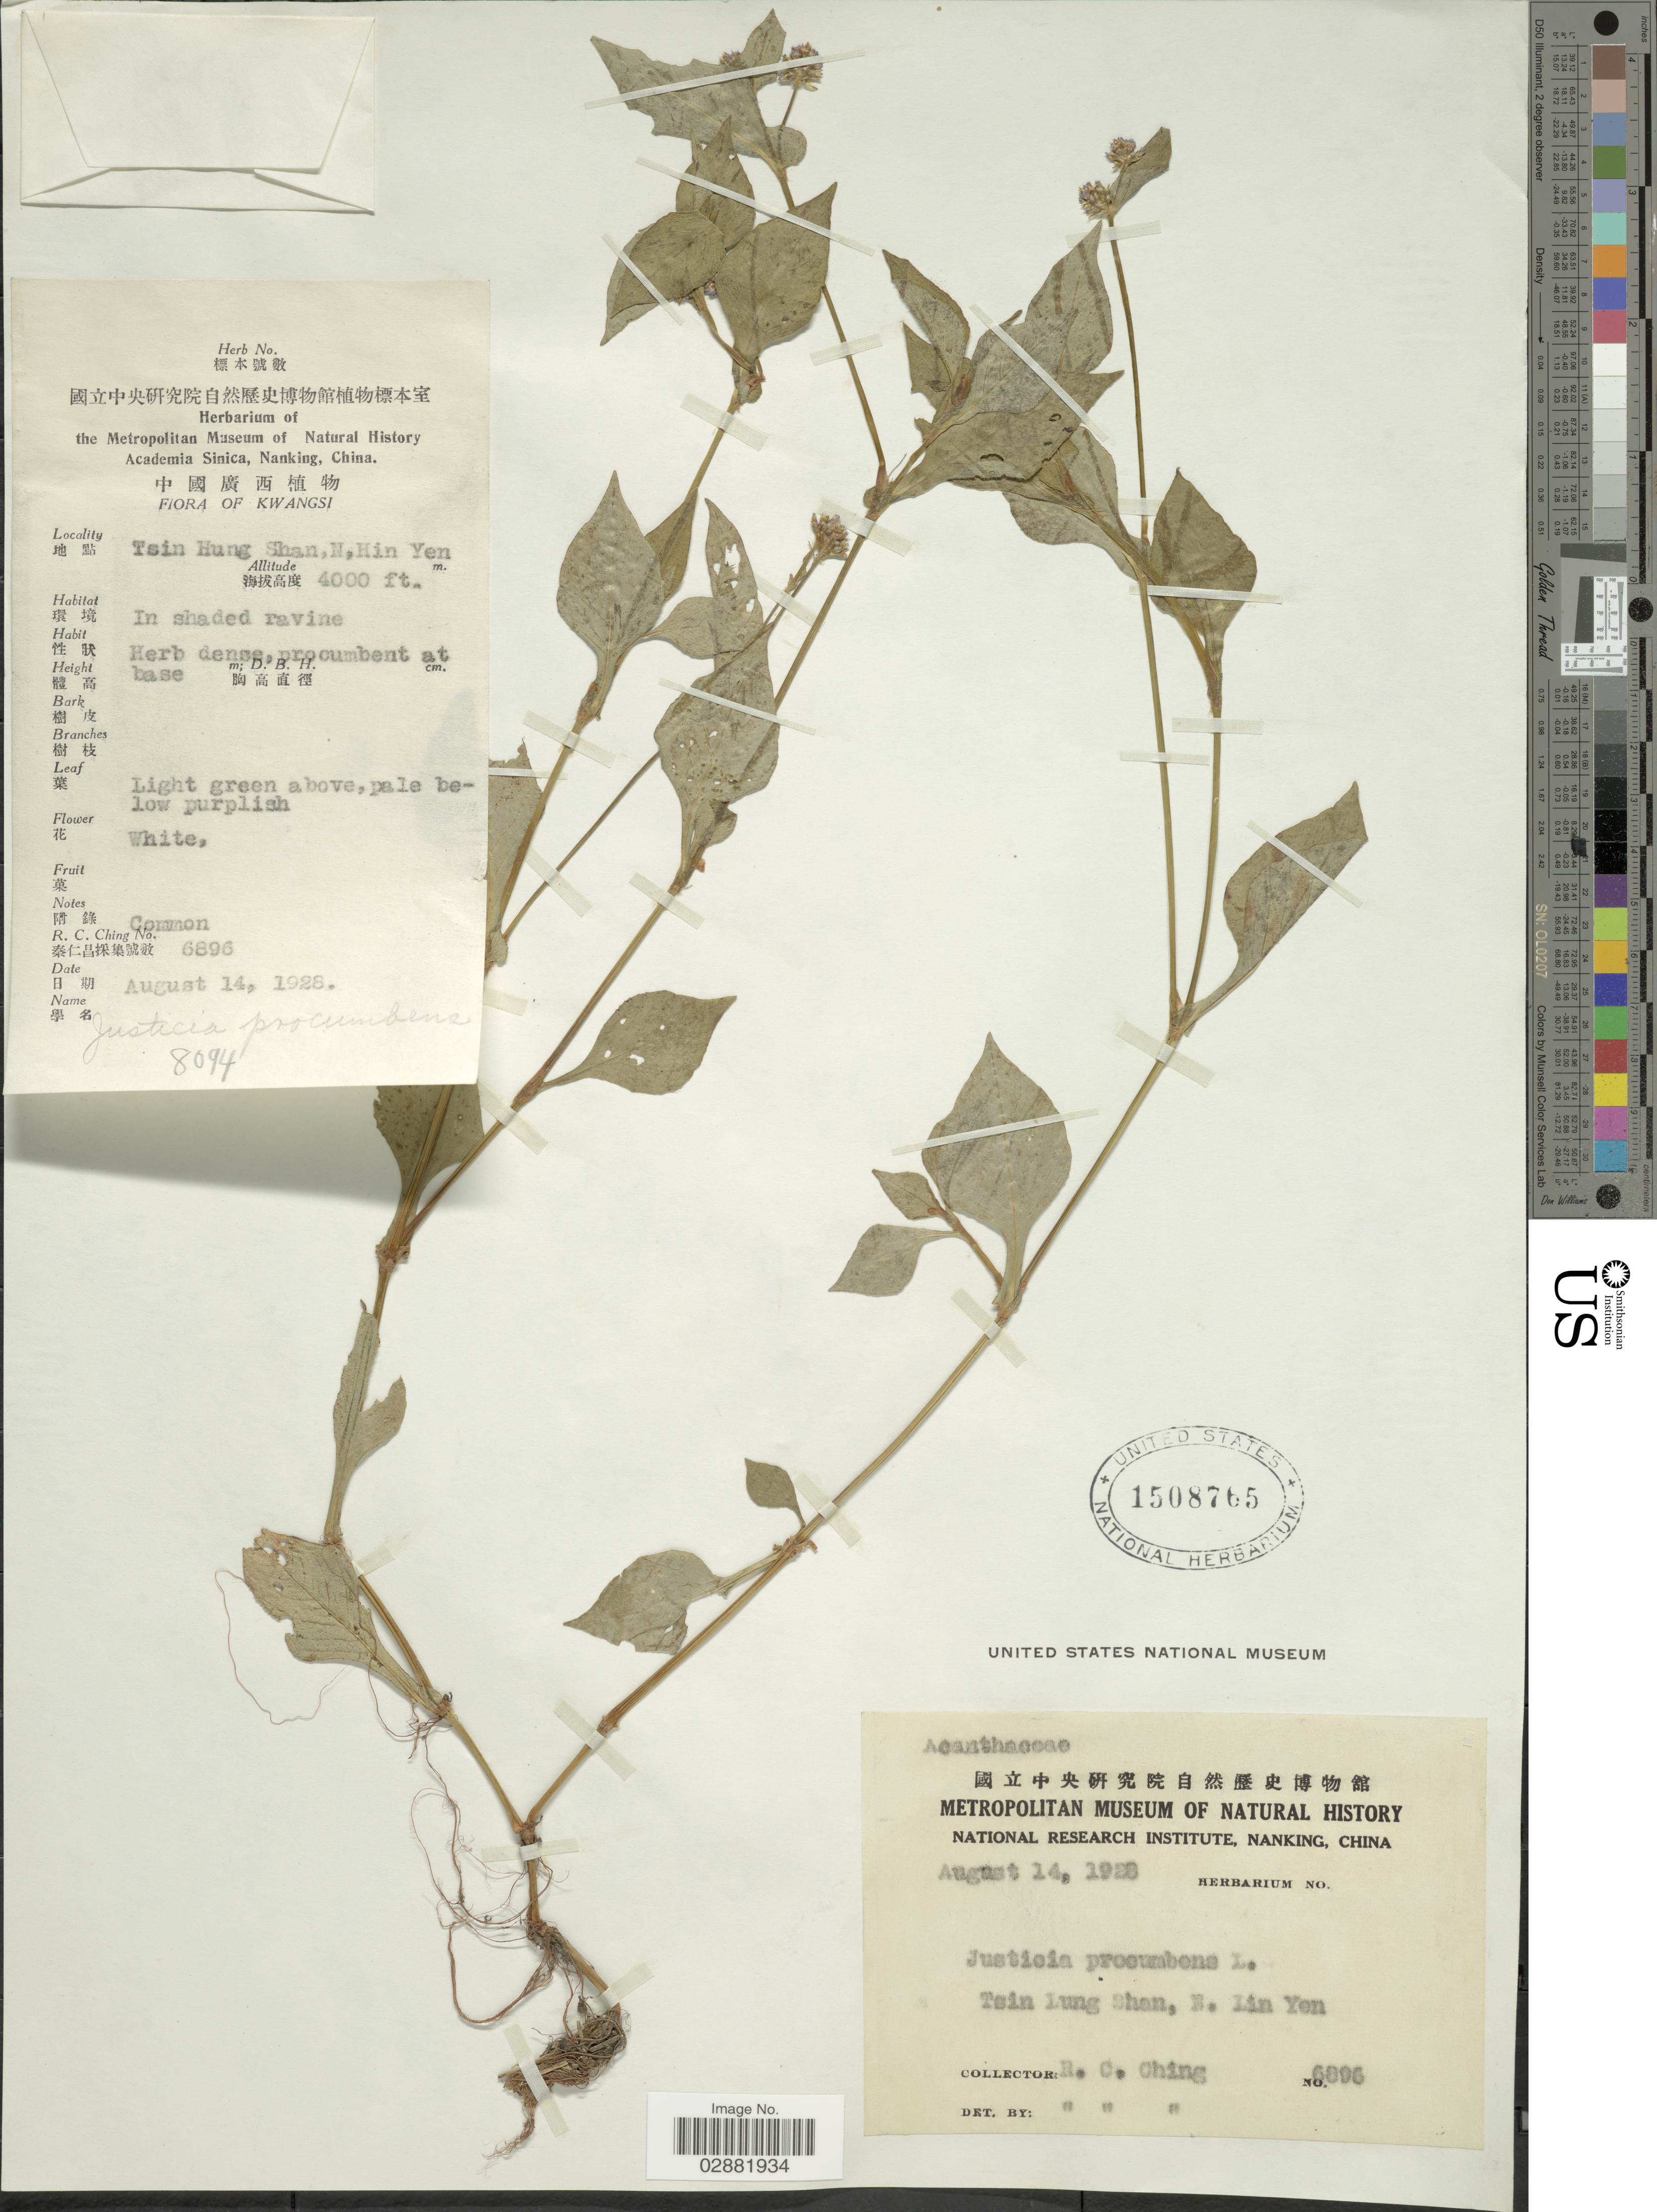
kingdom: Plantae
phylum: Tracheophyta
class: Magnoliopsida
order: Lamiales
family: Acanthaceae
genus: Justicia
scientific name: Justicia procumbens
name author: L.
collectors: R. C. Ching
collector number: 6896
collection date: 1928-08-14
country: China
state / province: Guangxi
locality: Kwangsi, Tsin Huang Shan, N, Hing Yen.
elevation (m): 1219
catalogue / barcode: US 1508765